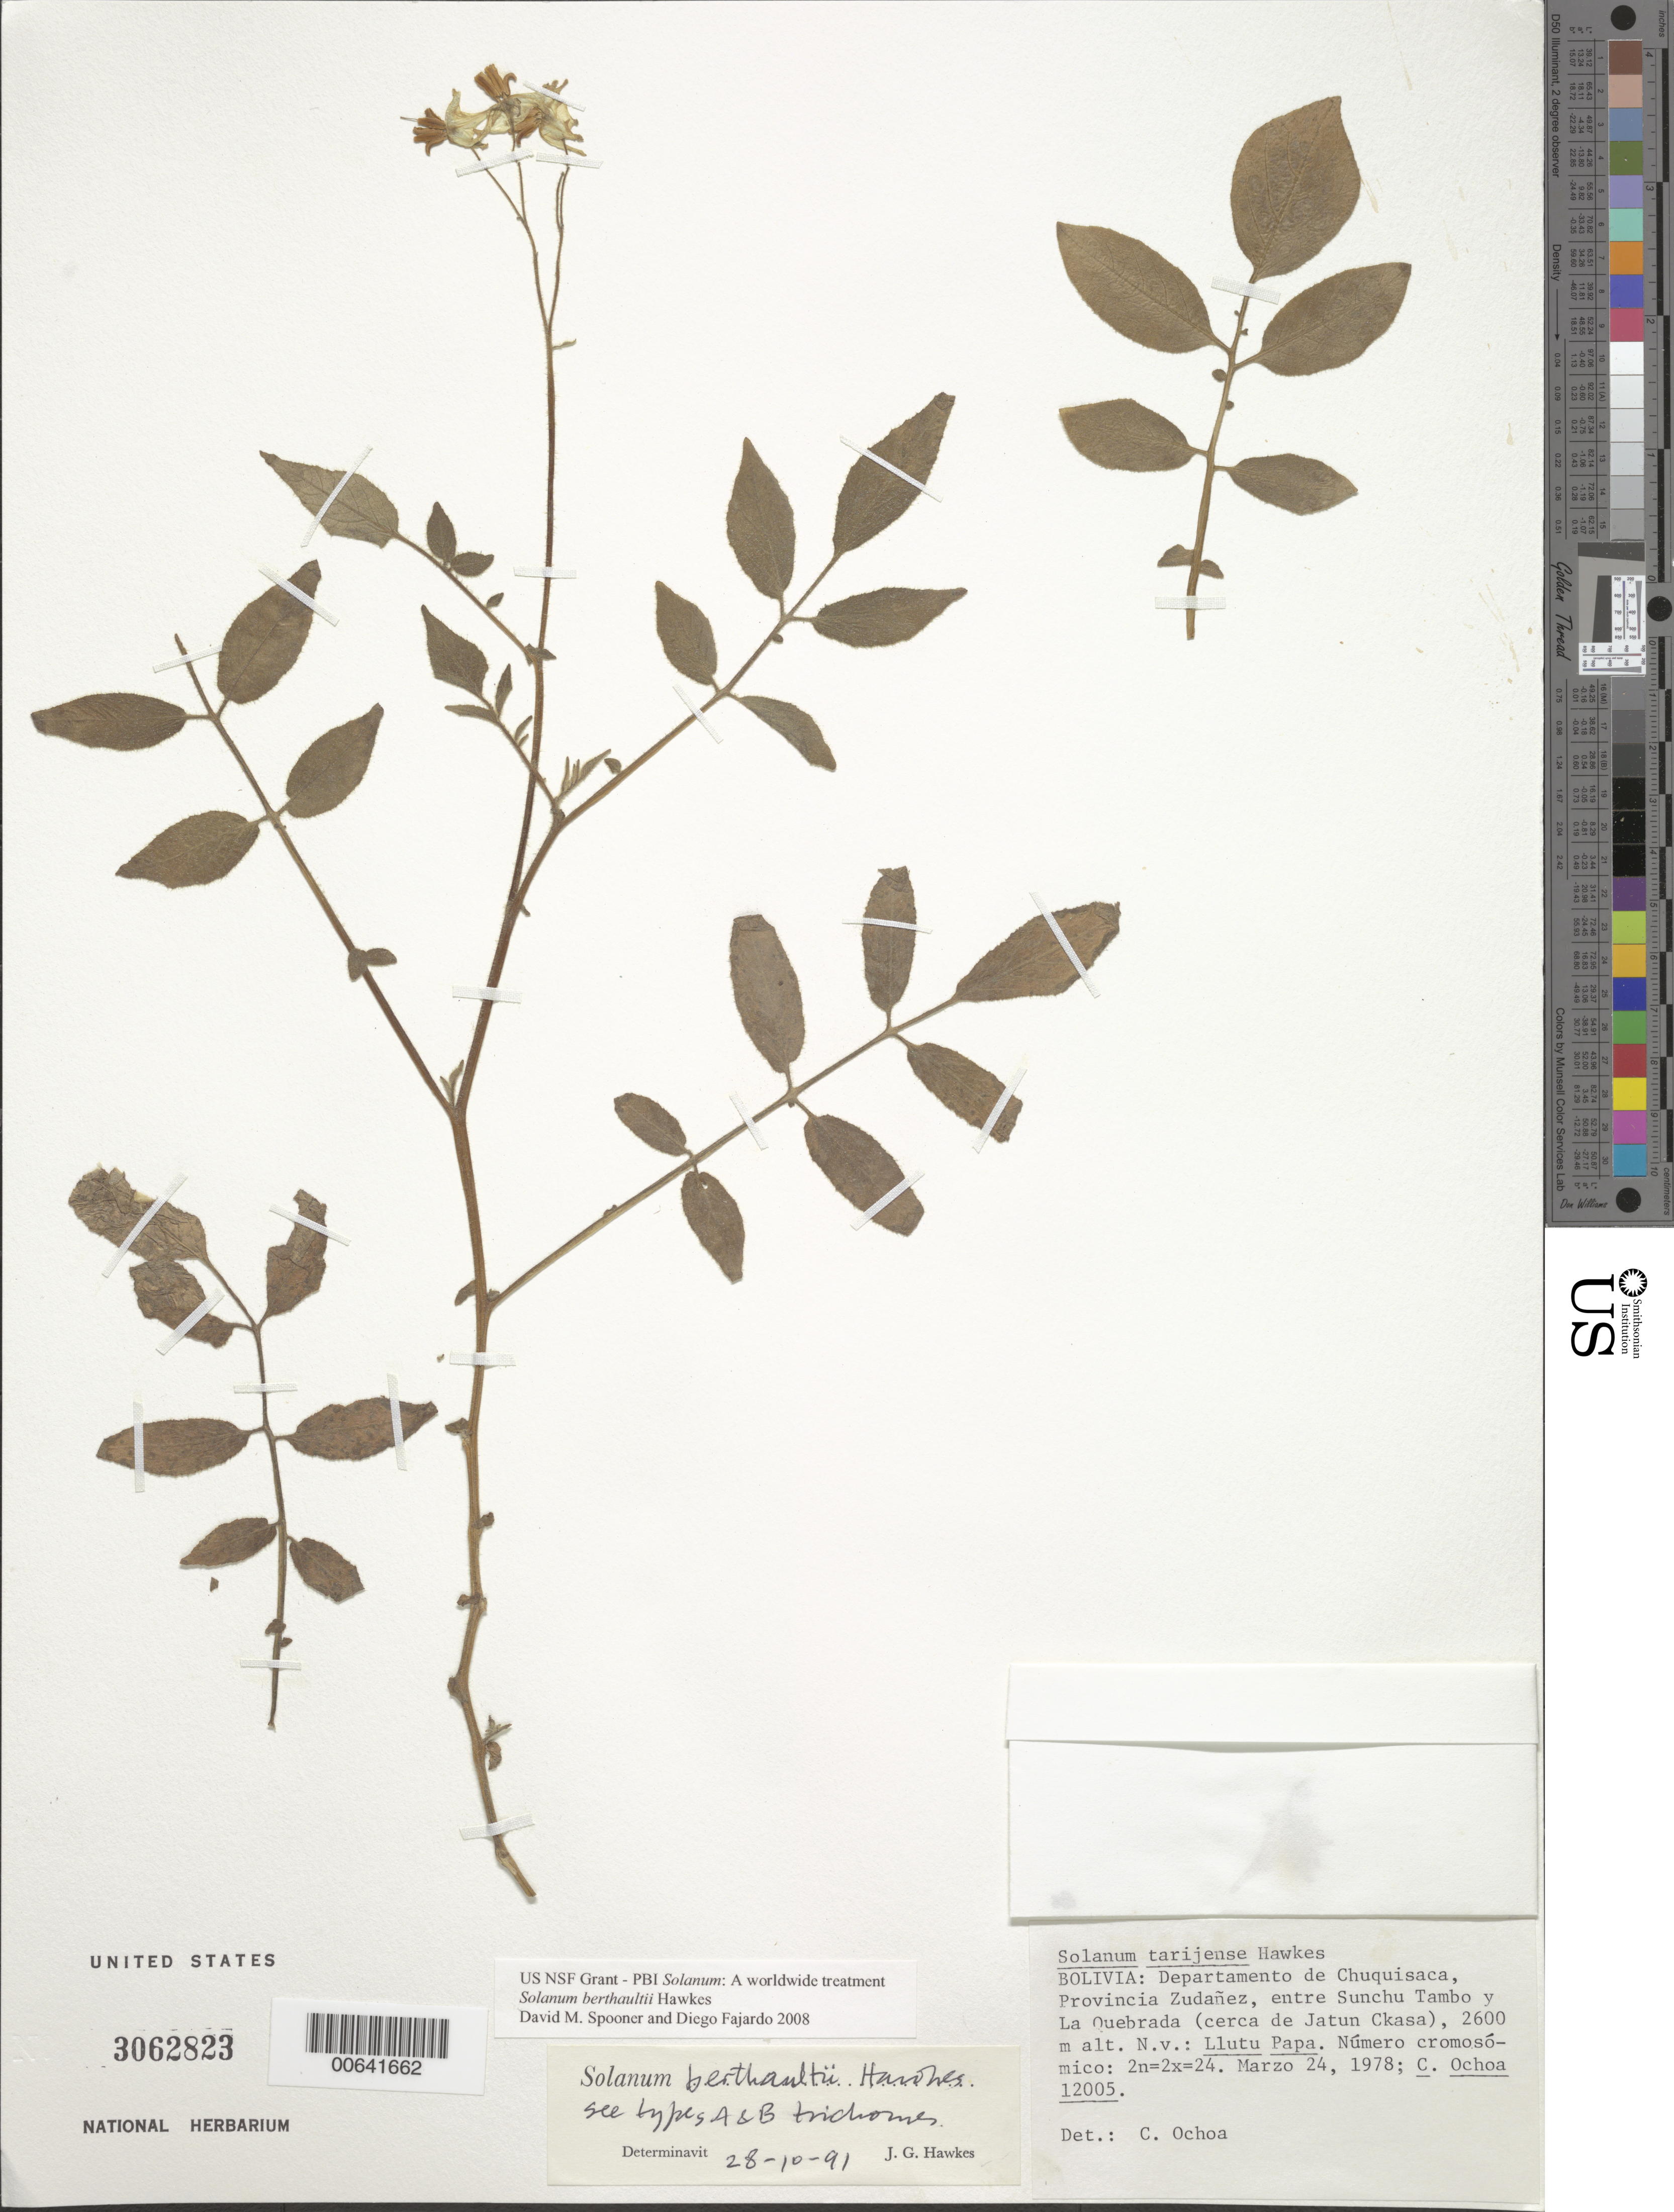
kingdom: Plantae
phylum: Tracheophyta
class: Magnoliopsida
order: Solanales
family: Solanaceae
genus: Solanum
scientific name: Solanum berthaultii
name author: Hawkes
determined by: Hawkes, J. G.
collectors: C. M. Ochoa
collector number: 12005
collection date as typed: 24 Mar 1978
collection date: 1978-03-24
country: Bolivia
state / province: Chuquisaca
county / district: Zudáñez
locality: Entre Sunchu Tambo y La Quebrada; Cerca de Jatum Khasa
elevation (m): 2600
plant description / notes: Common name: Llutu papa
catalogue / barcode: US 3062823